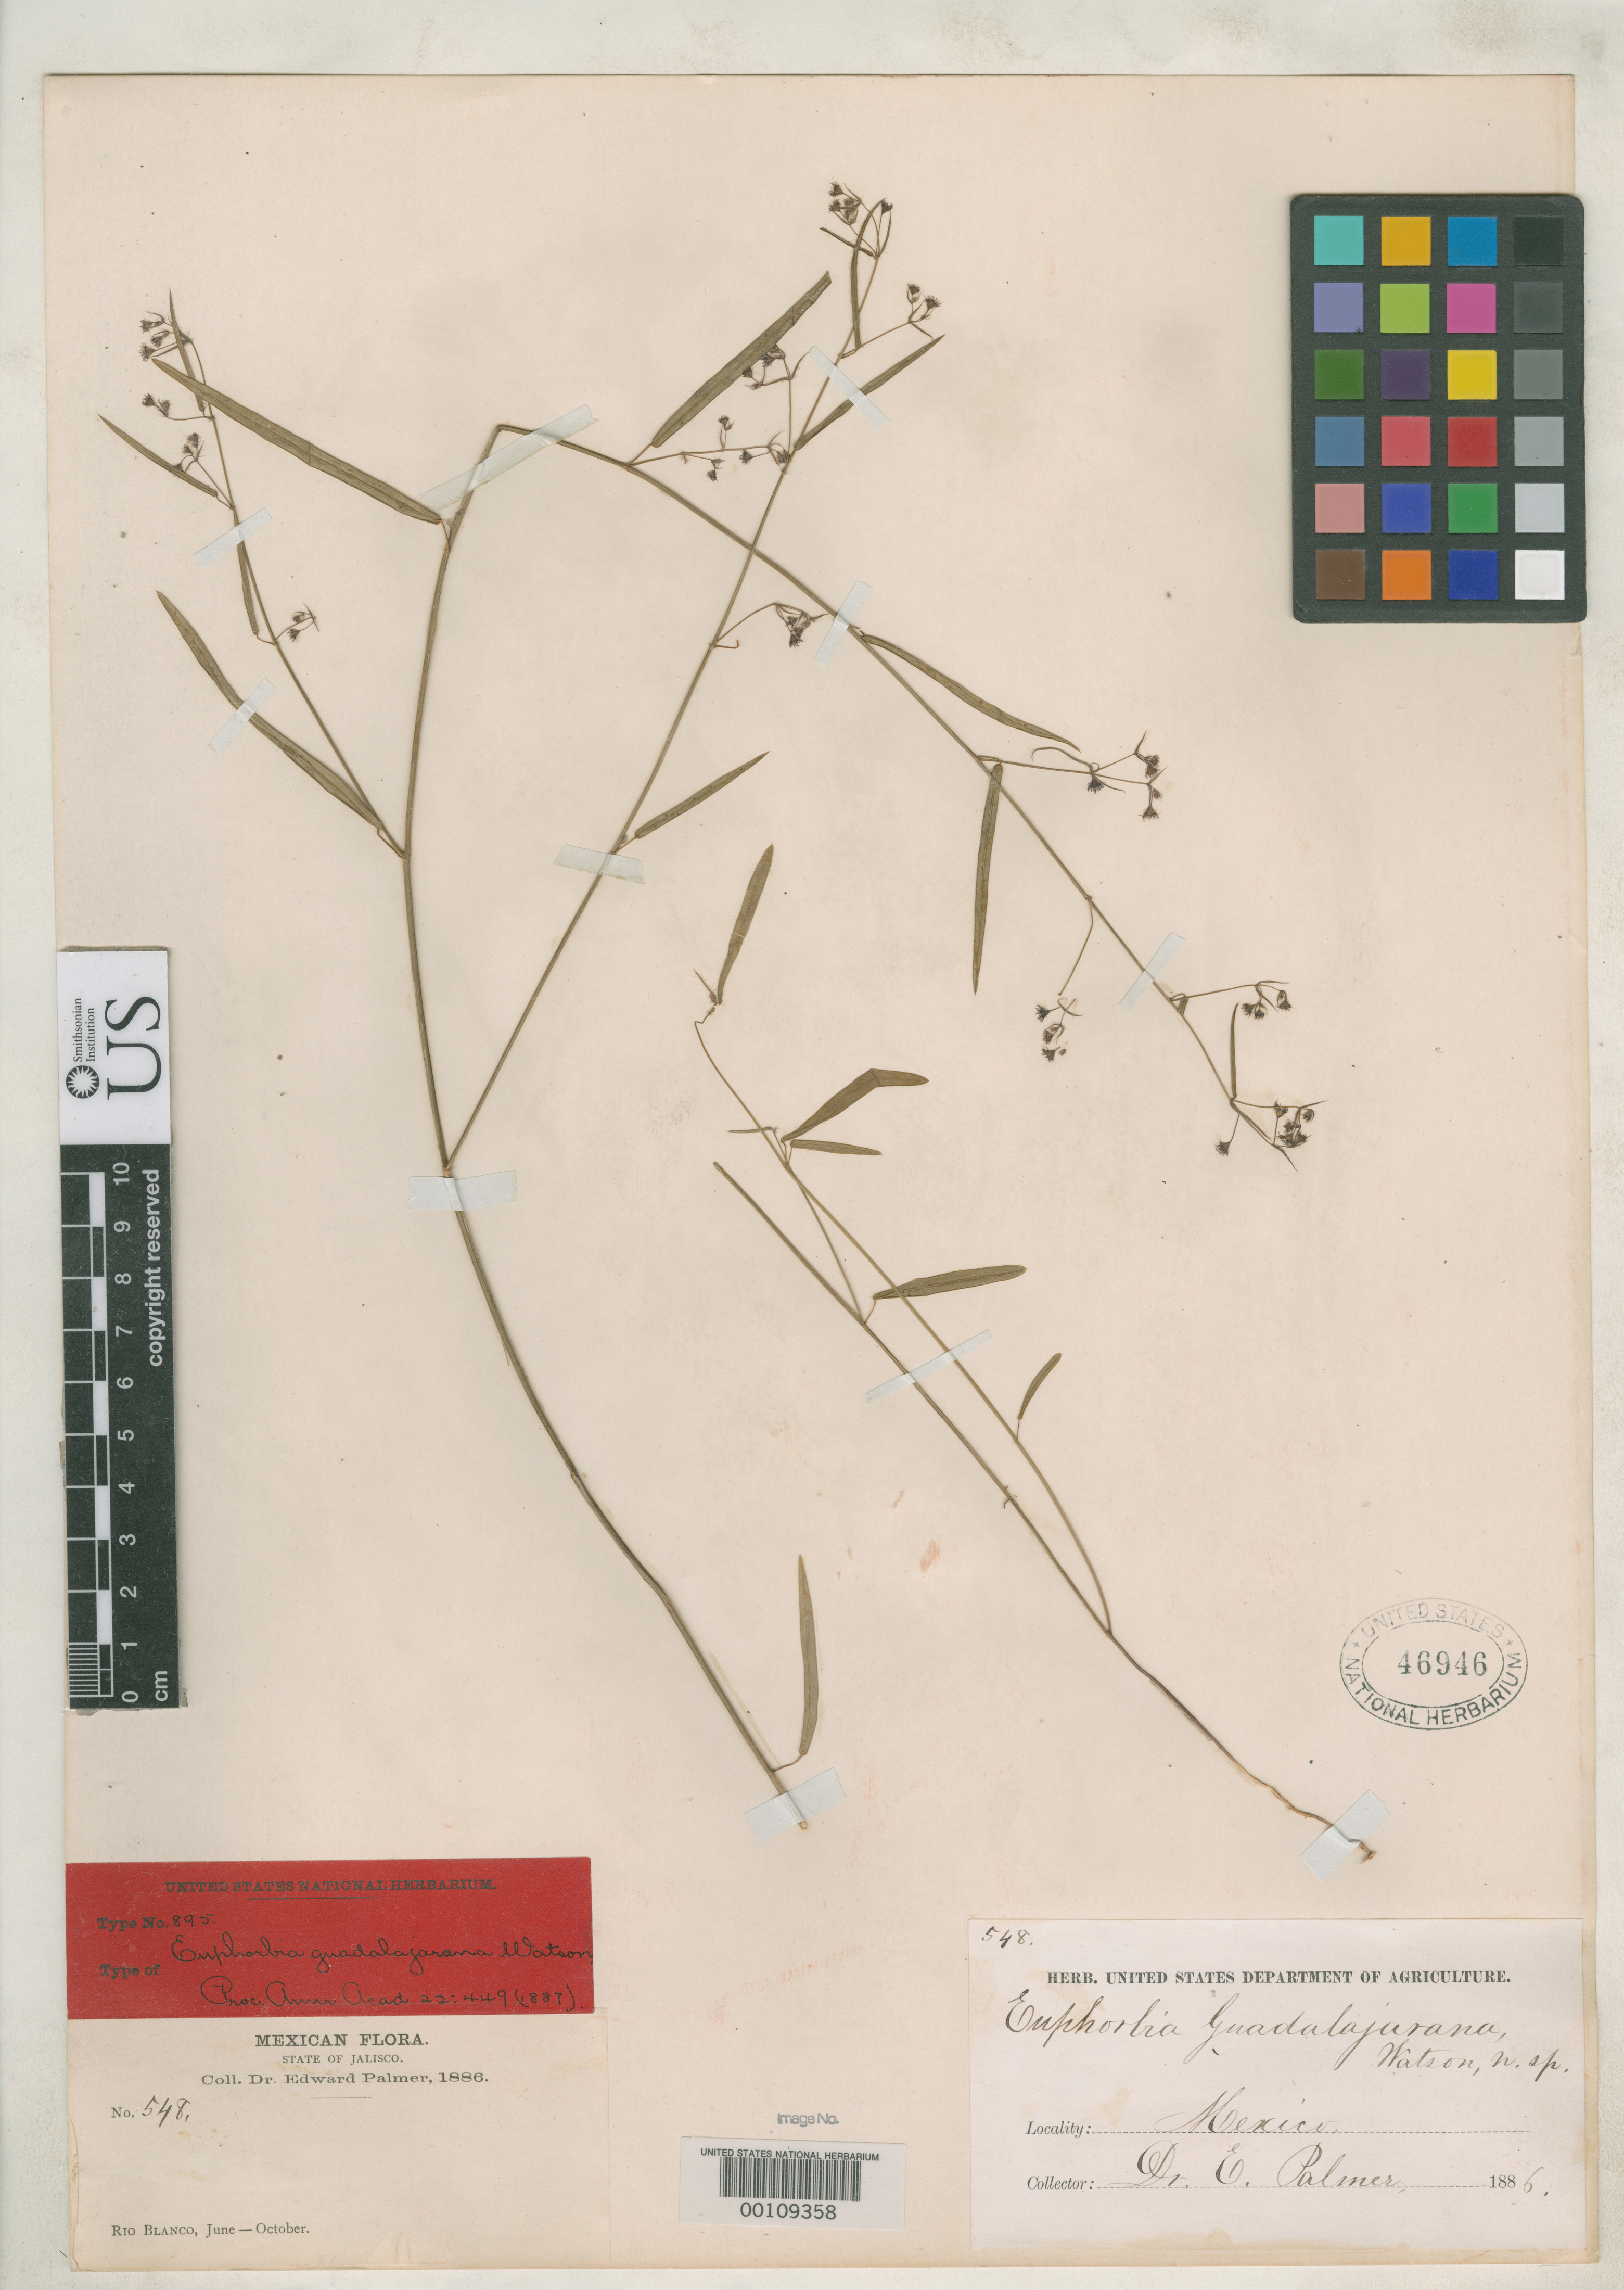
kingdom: Plantae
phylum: Tracheophyta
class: Magnoliopsida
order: Malpighiales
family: Euphorbiaceae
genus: Euphorbia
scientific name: Euphorbia guadalajarana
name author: S. Watson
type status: Type Collection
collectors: E. Palmer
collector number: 548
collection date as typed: Jun 1886 to -- Oct 1886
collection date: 1886-06/1886-10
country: Mexico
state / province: Jalisco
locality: Rio Blanco.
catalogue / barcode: US 46946